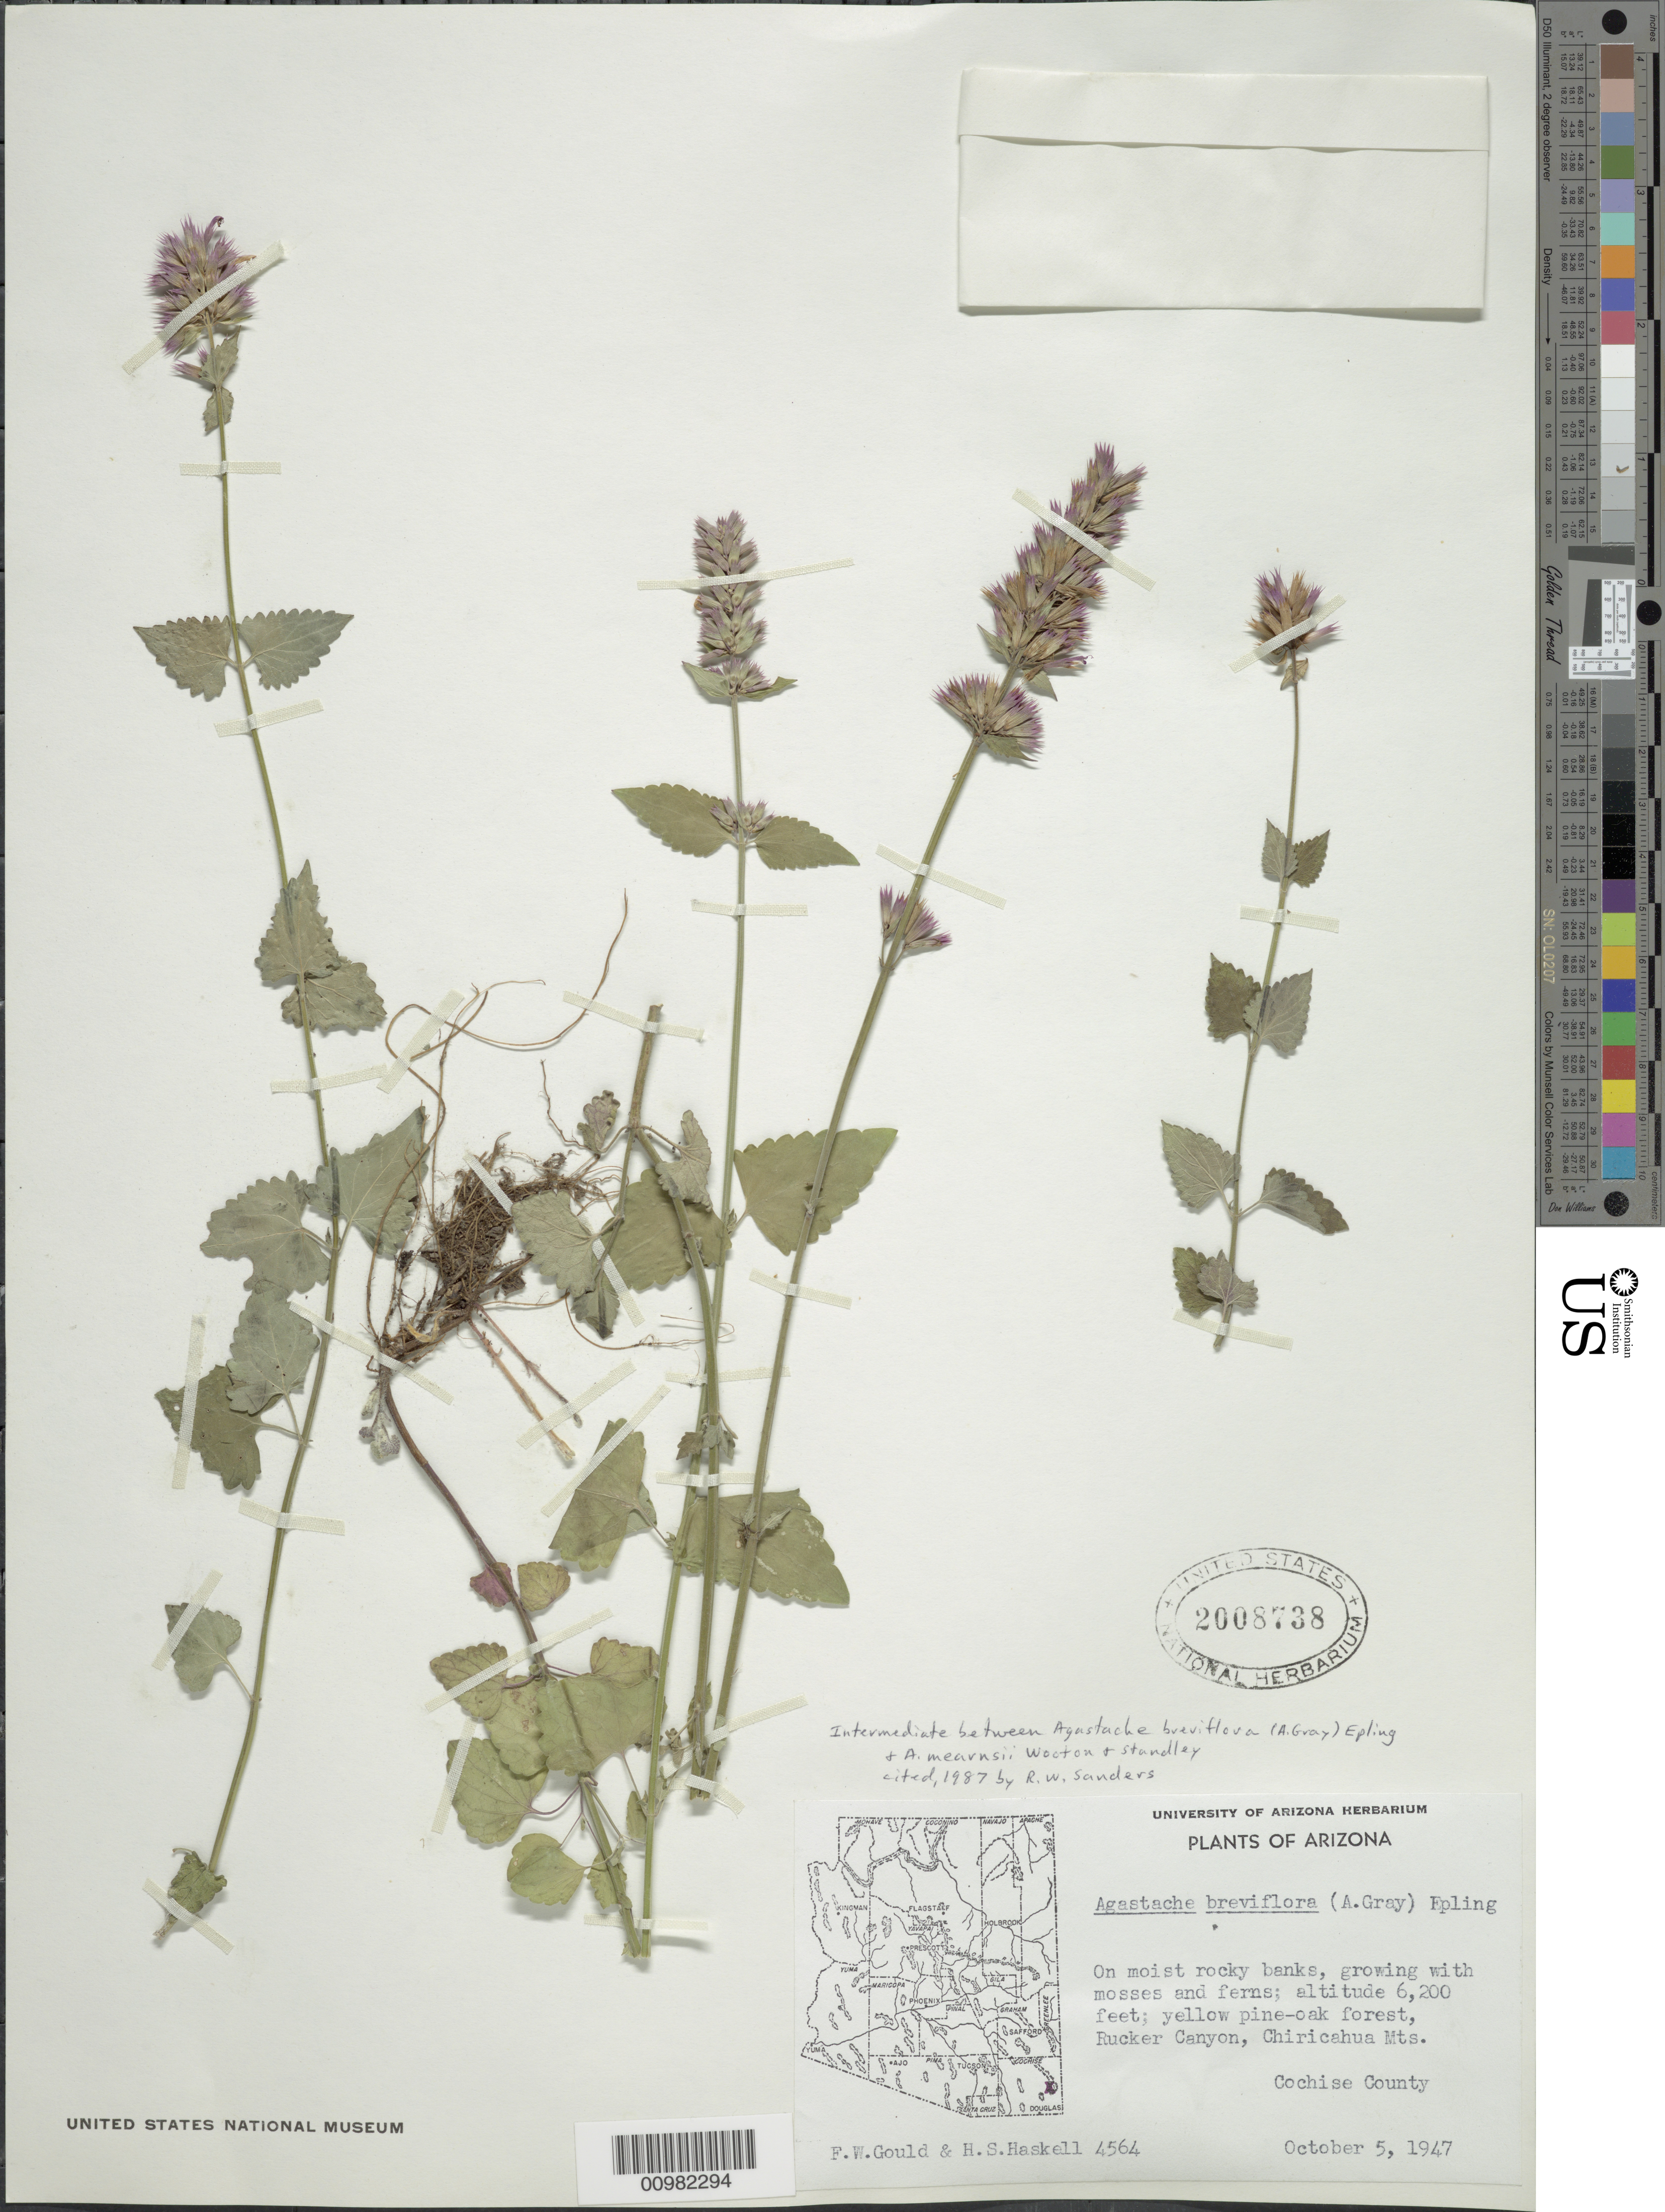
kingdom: Plantae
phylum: Tracheophyta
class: Magnoliopsida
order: Lamiales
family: Lamiaceae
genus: Agastache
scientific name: Agastache breviflora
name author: (A. Gray) Epling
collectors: F. W. Gould & H. Haskell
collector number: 4564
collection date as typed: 05 Oct 1947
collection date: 1947-10-05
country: United States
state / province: Arizona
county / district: Cochise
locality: Chiricahua Mts.; Rucker Canyon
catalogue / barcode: US 2008738